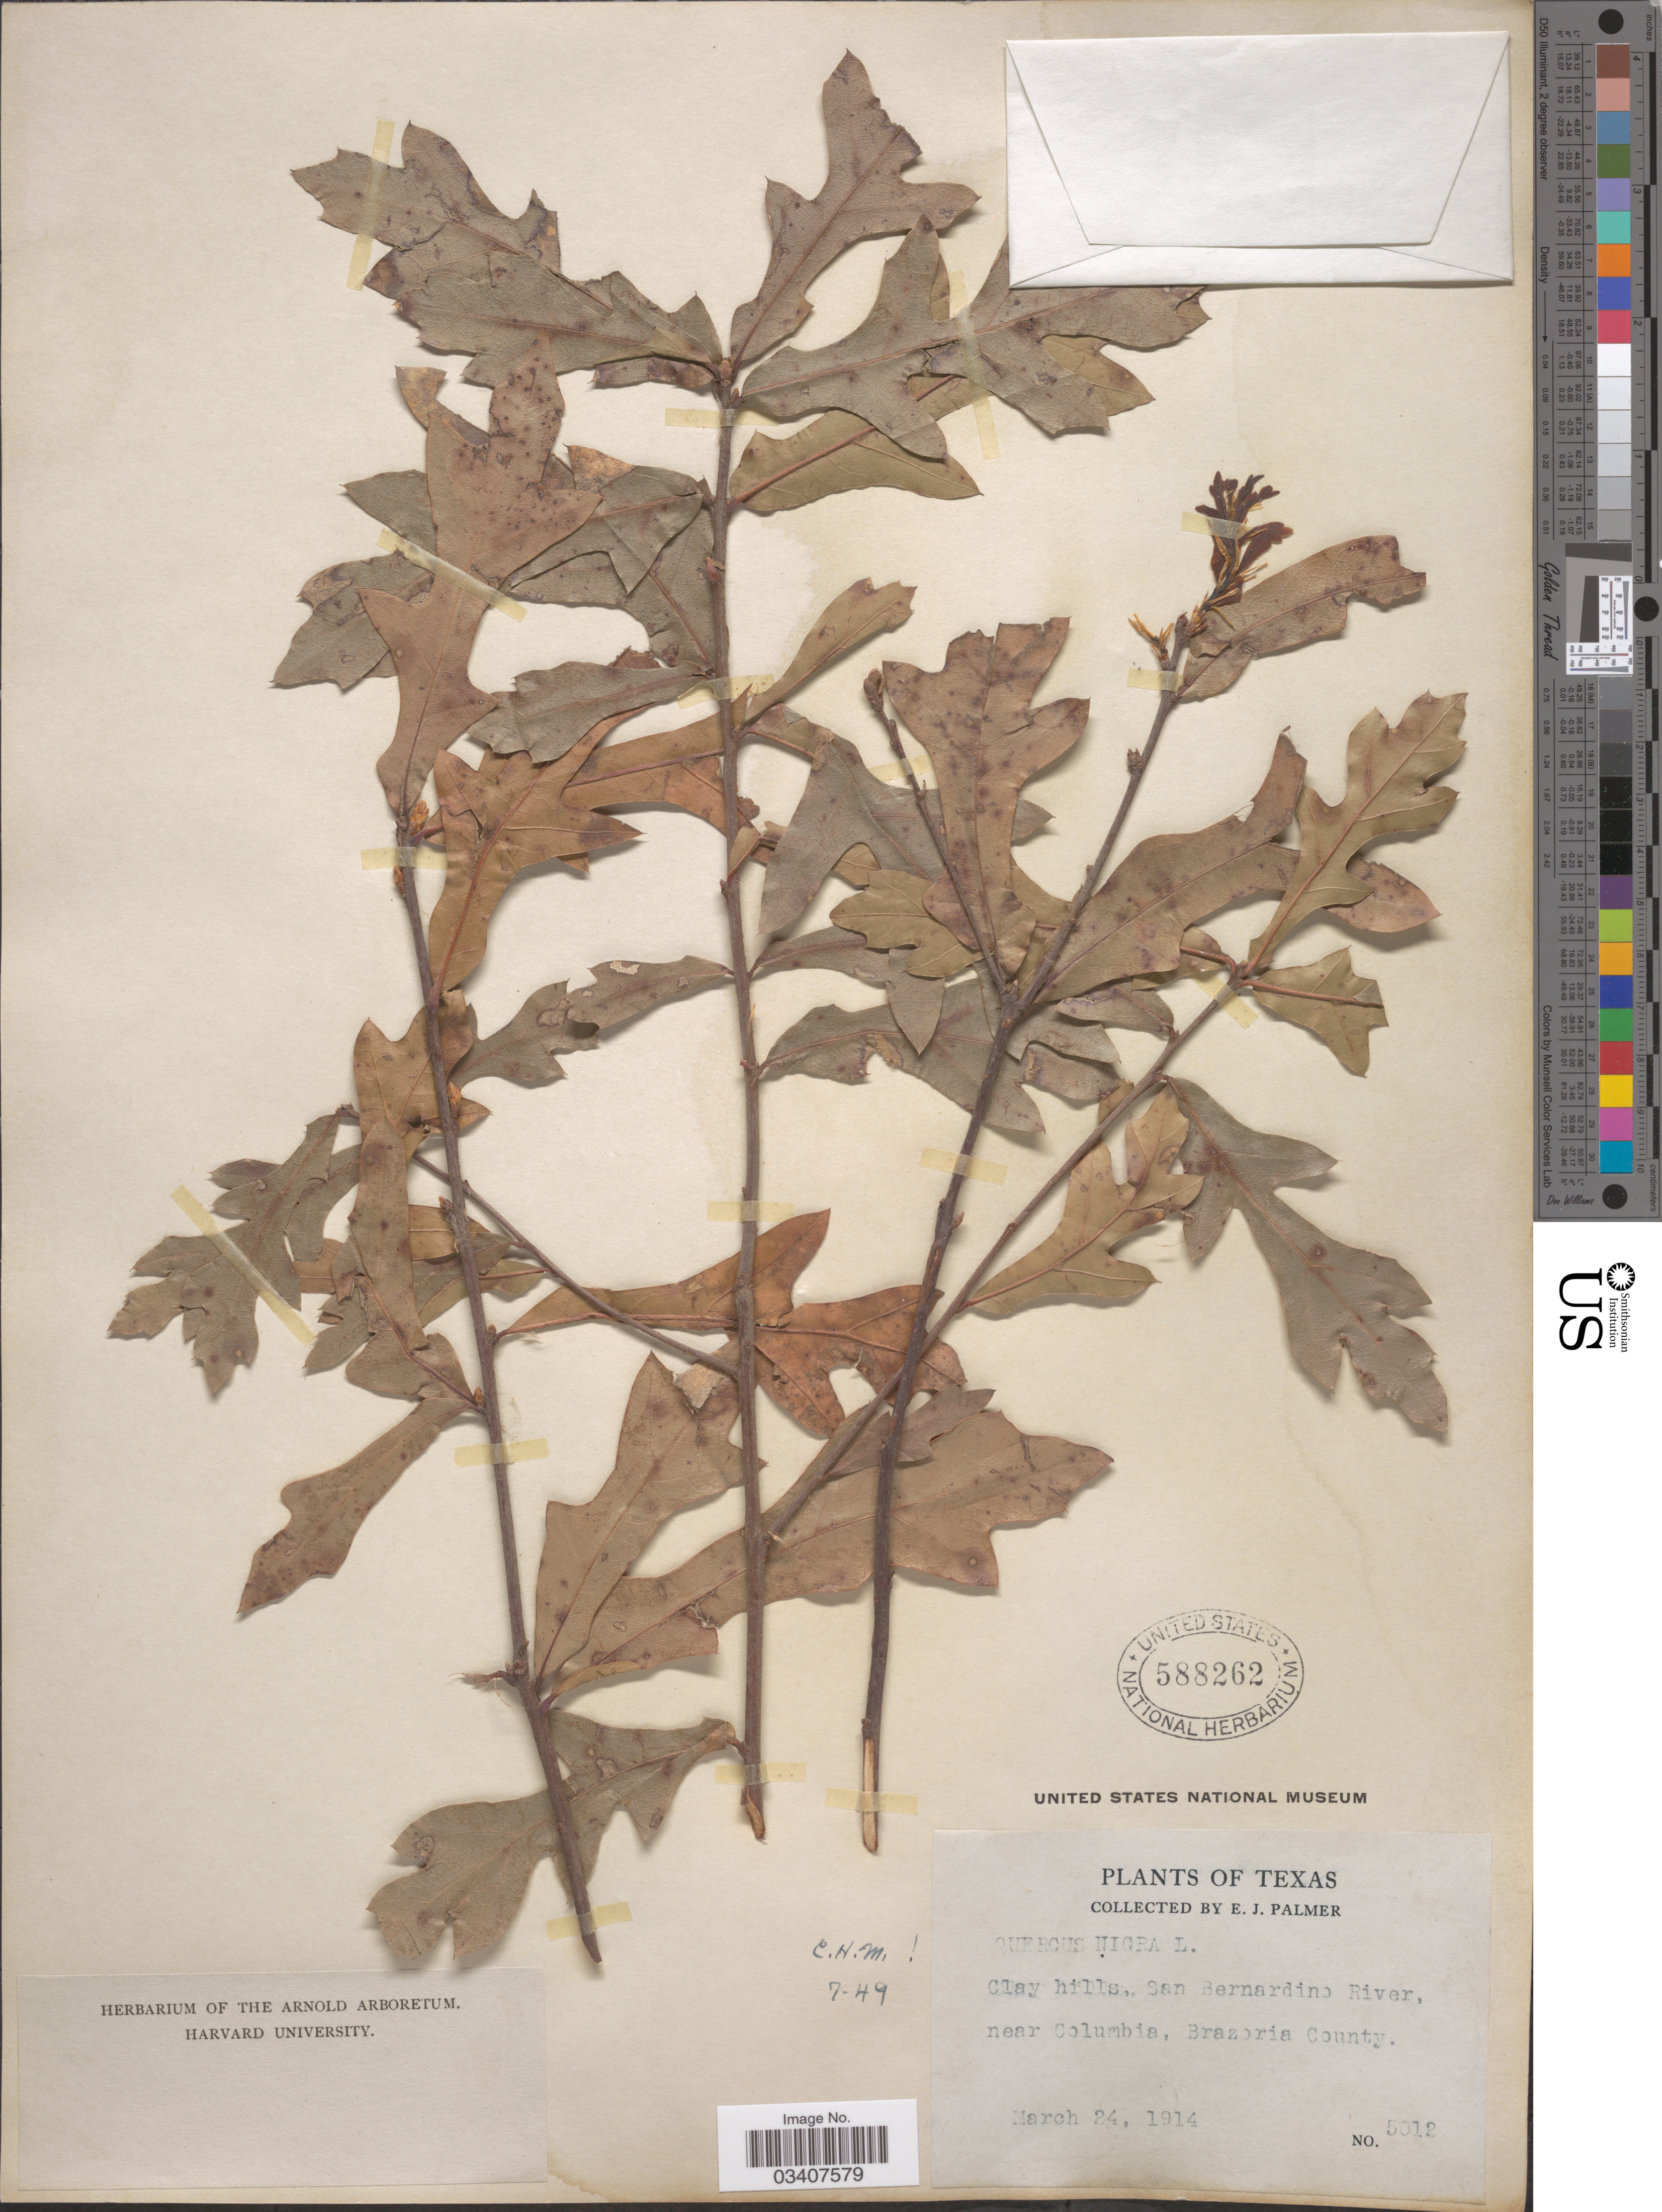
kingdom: Plantae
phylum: Tracheophyta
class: Magnoliopsida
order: Fagales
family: Fagaceae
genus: Quercus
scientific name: Quercus nigra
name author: L.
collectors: E. J. Palmer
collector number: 5012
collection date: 1914-03-24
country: United States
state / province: Texas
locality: Clay hills, San Bernardino River, near Columbia, Brazoria County.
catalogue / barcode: US 588262